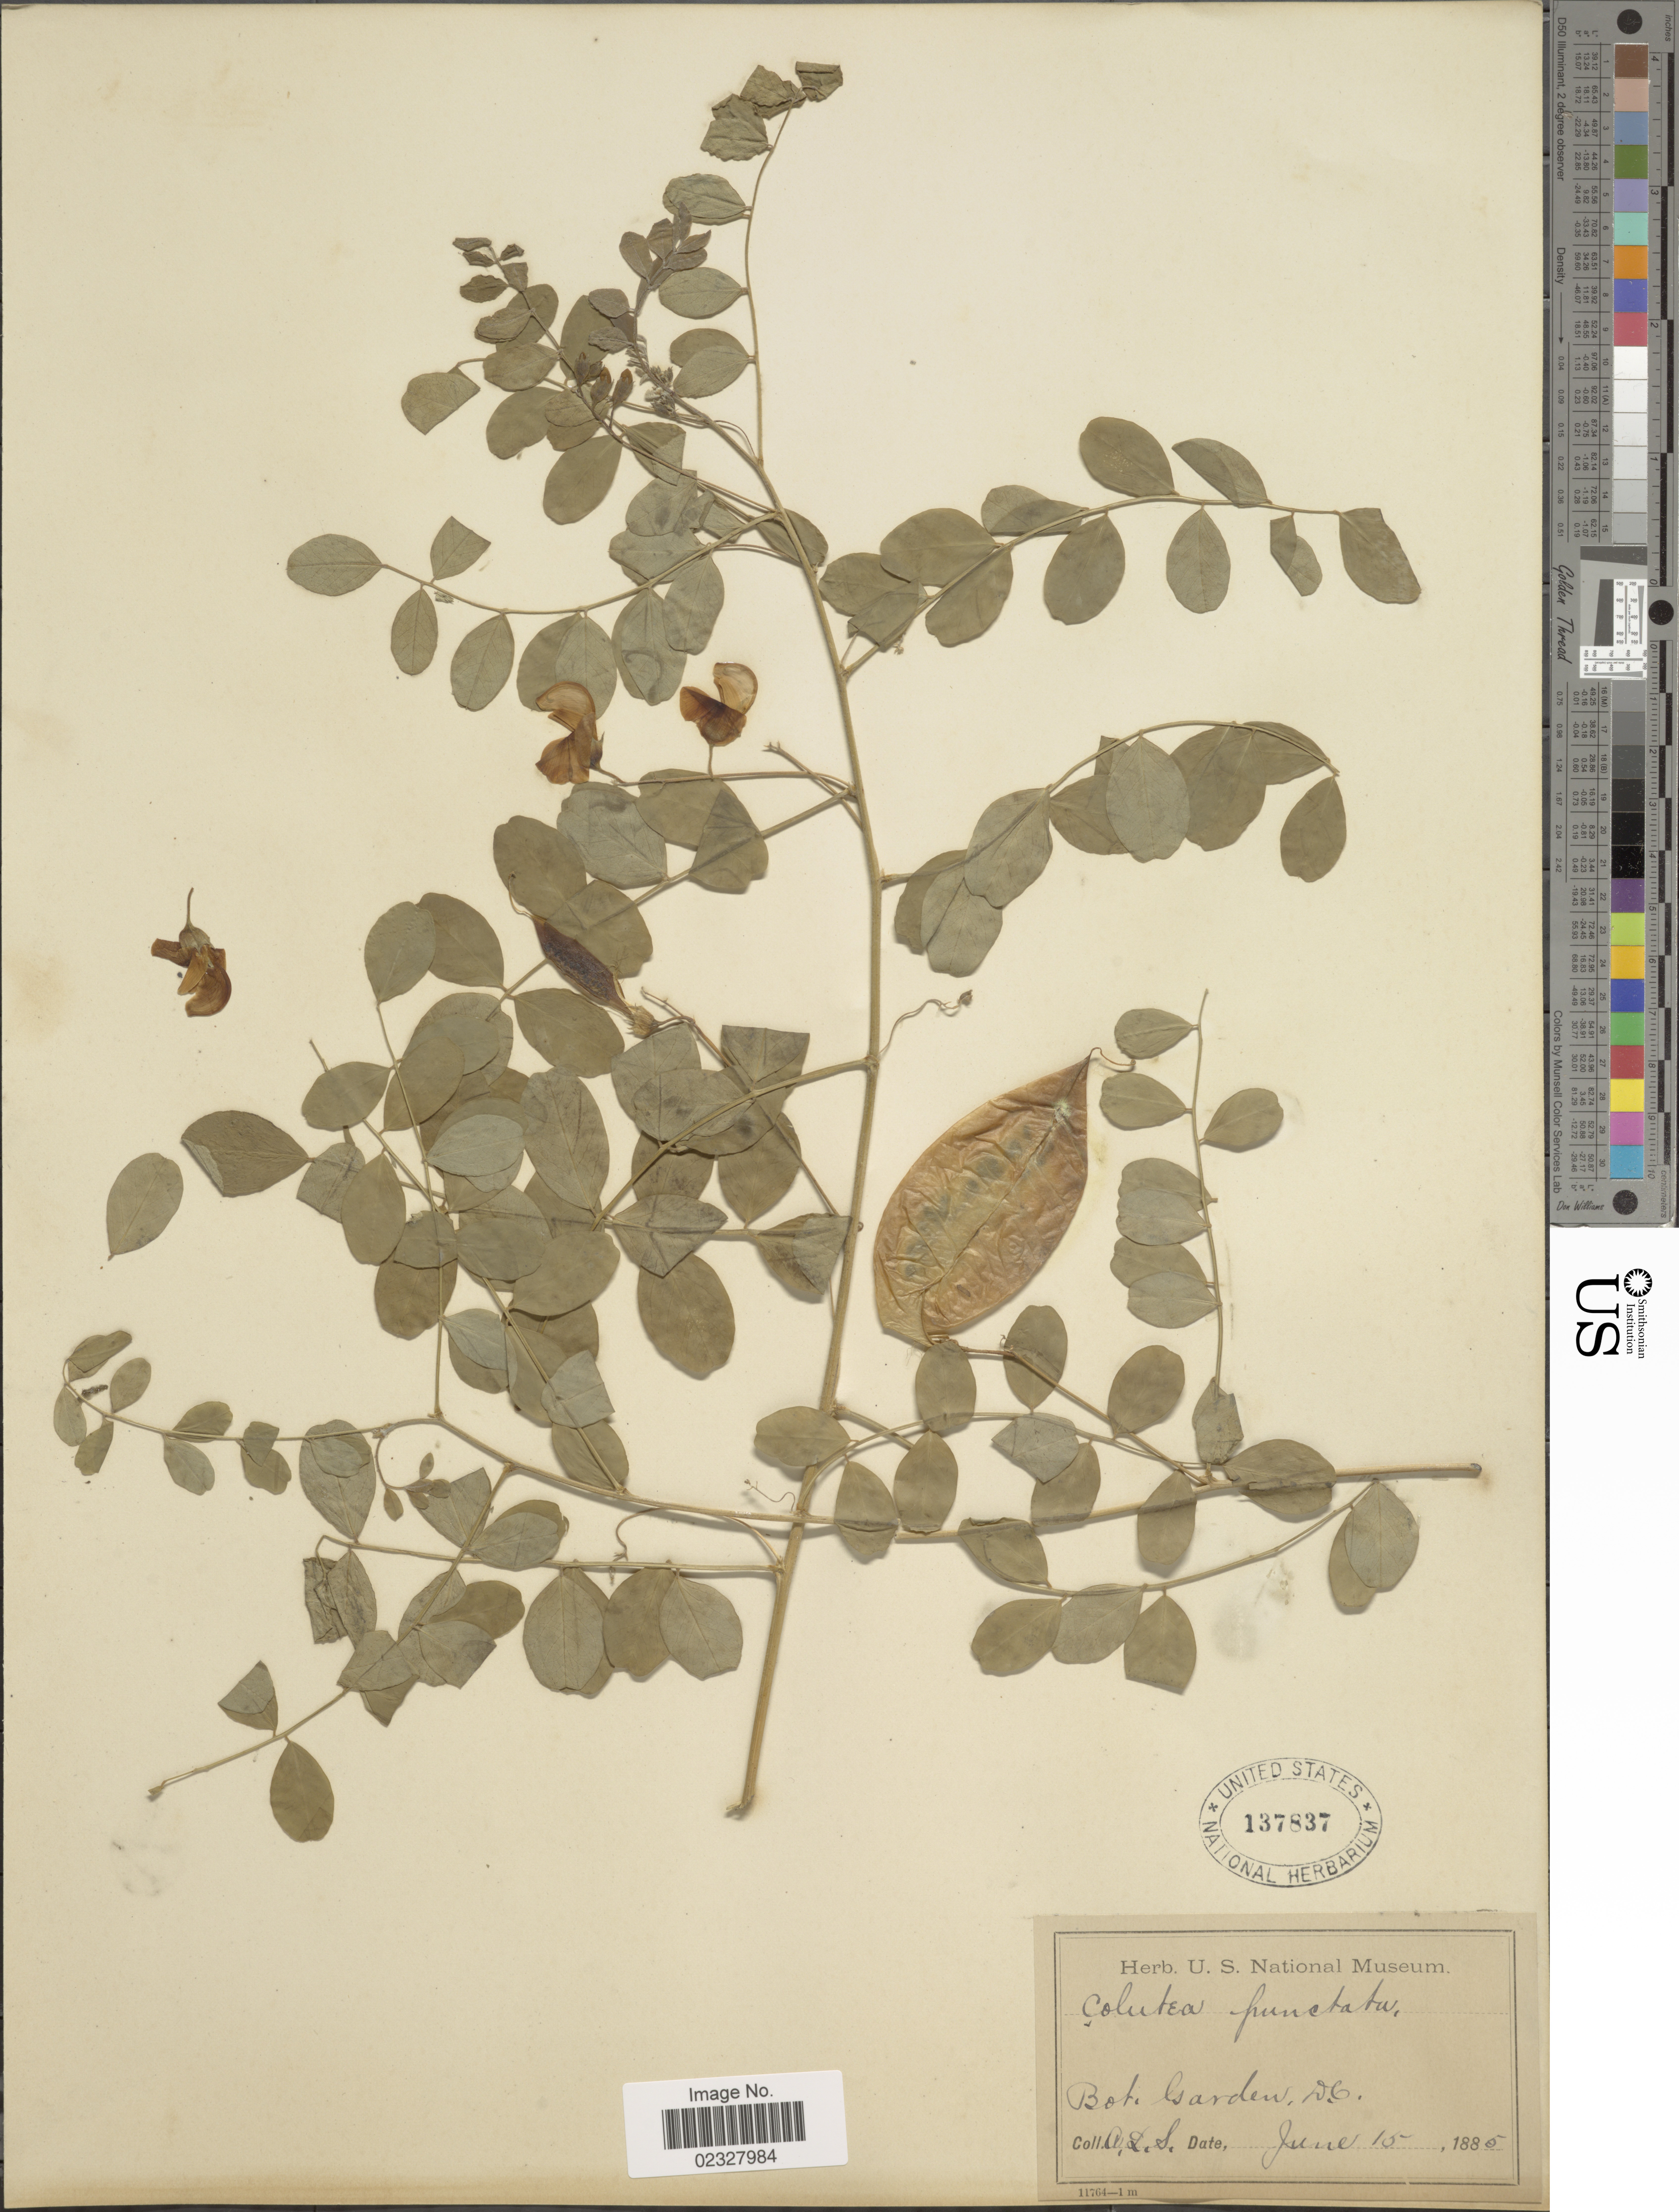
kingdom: Plantae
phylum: Tracheophyta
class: Magnoliopsida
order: Fabales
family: Fabaceae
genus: Colutea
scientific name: Colutea punctata ined.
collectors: A. L. S.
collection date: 1885-06-15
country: United States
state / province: District of Columbia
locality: Bot. Garden. D.C.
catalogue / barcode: US 137837